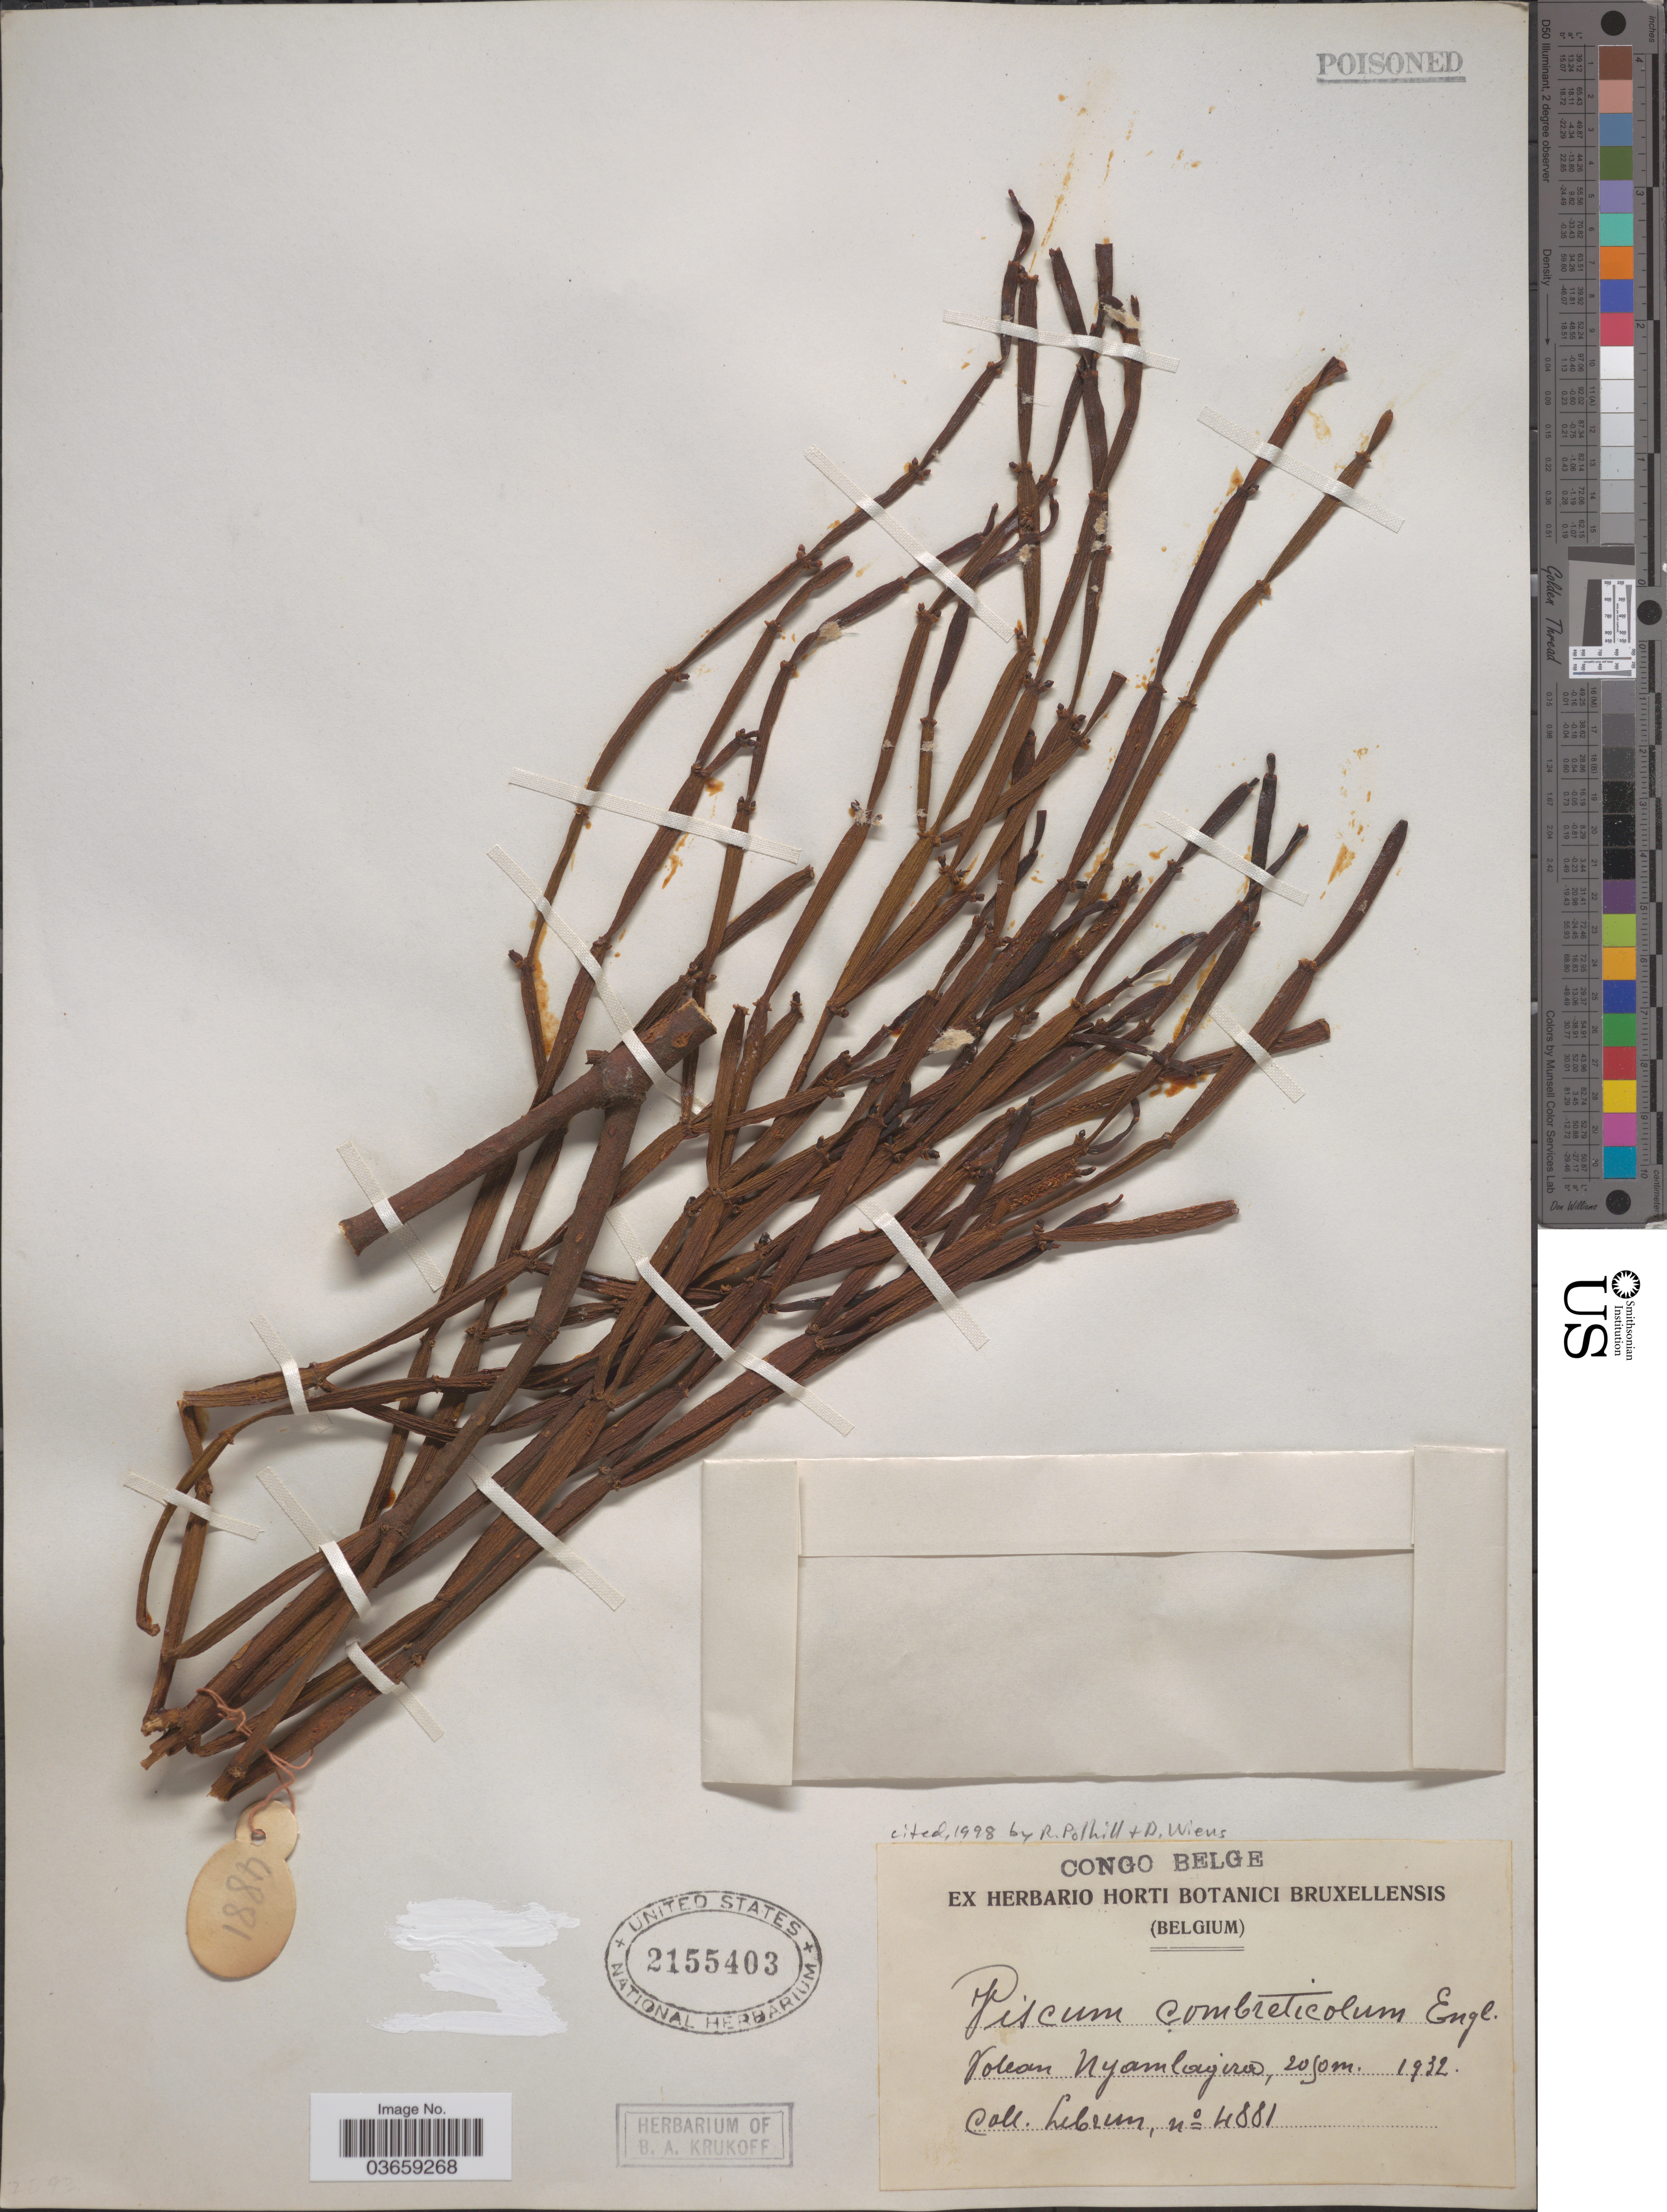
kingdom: Plantae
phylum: Tracheophyta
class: Magnoliopsida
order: Santalales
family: Viscaceae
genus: Viscum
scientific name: Viscum combreticola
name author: Engl.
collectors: J.A. Lebrun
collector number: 4881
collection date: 1932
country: Congo, Democratic Republic of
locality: Congo Belge. Volcan Nyamlagira.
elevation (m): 2050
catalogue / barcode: US 2155403